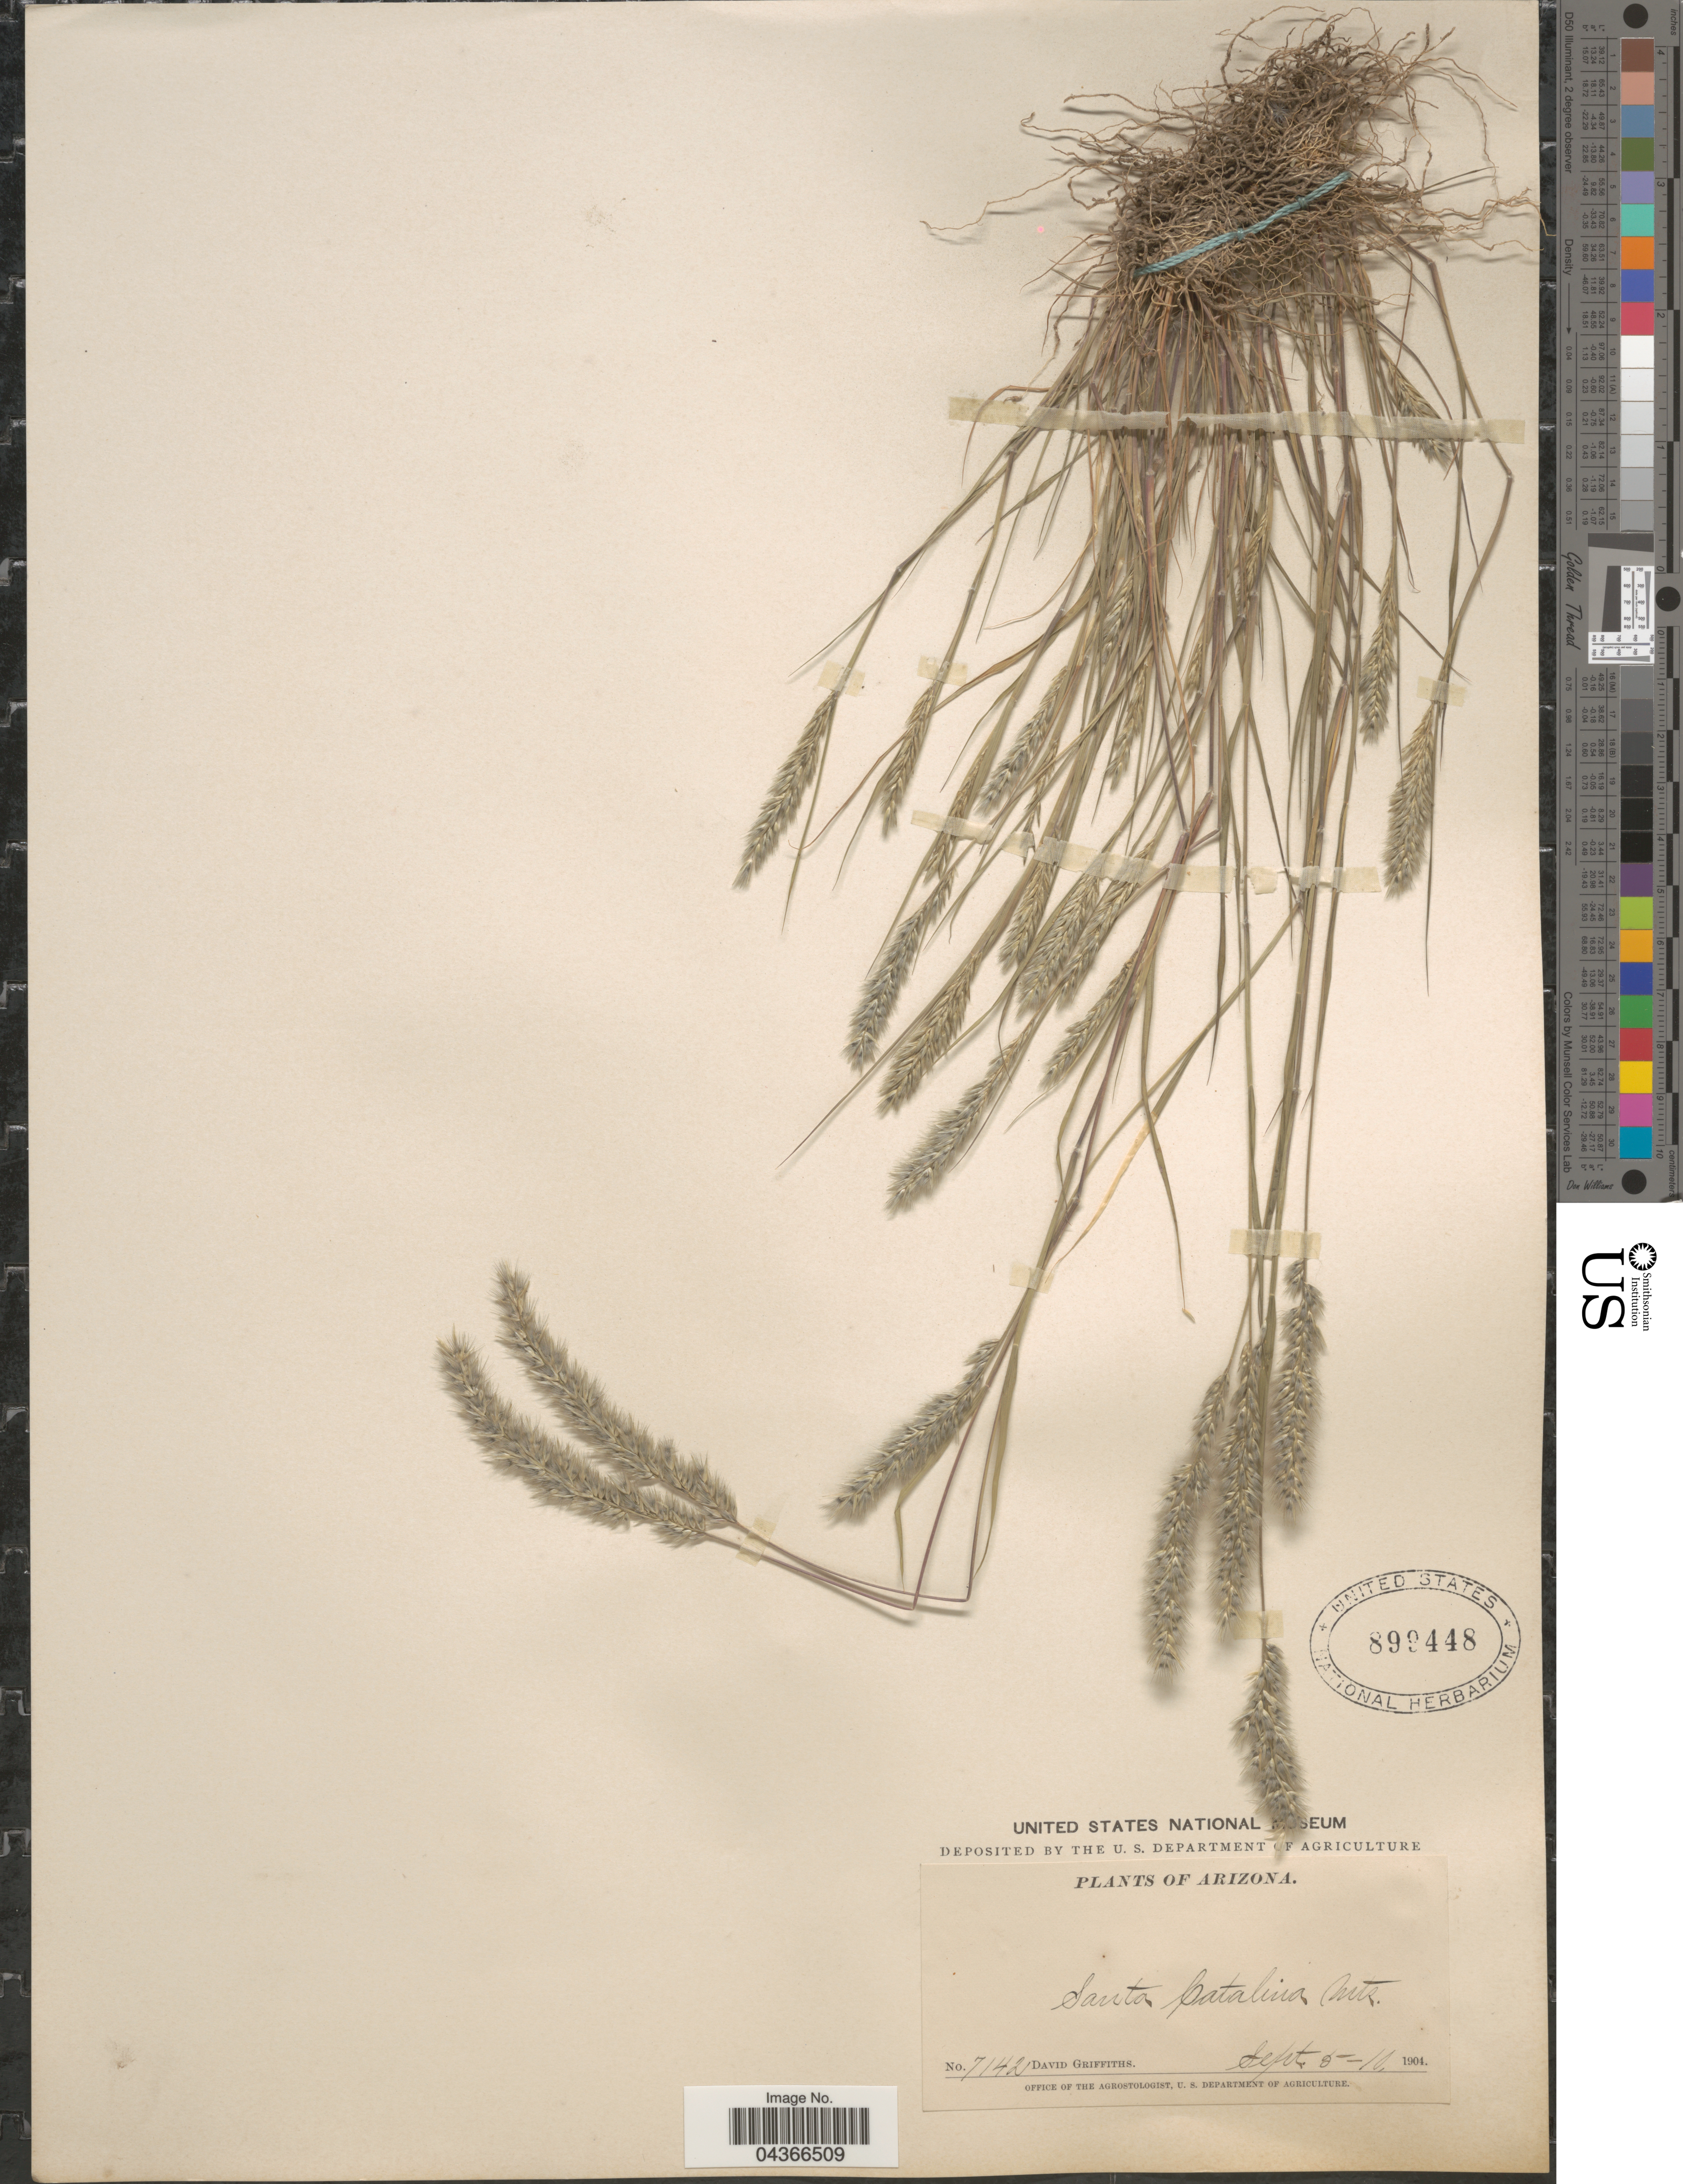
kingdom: Plantae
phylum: Tracheophyta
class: Liliopsida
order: Poales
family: Poaceae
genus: Enneapogon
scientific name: Enneapogon desvauxii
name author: P. Beauv.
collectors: D. Griffiths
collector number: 7142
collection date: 1904-09-05/1904-09-10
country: United States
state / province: Arizona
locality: Santa Catalina Mts.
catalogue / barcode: US 899448